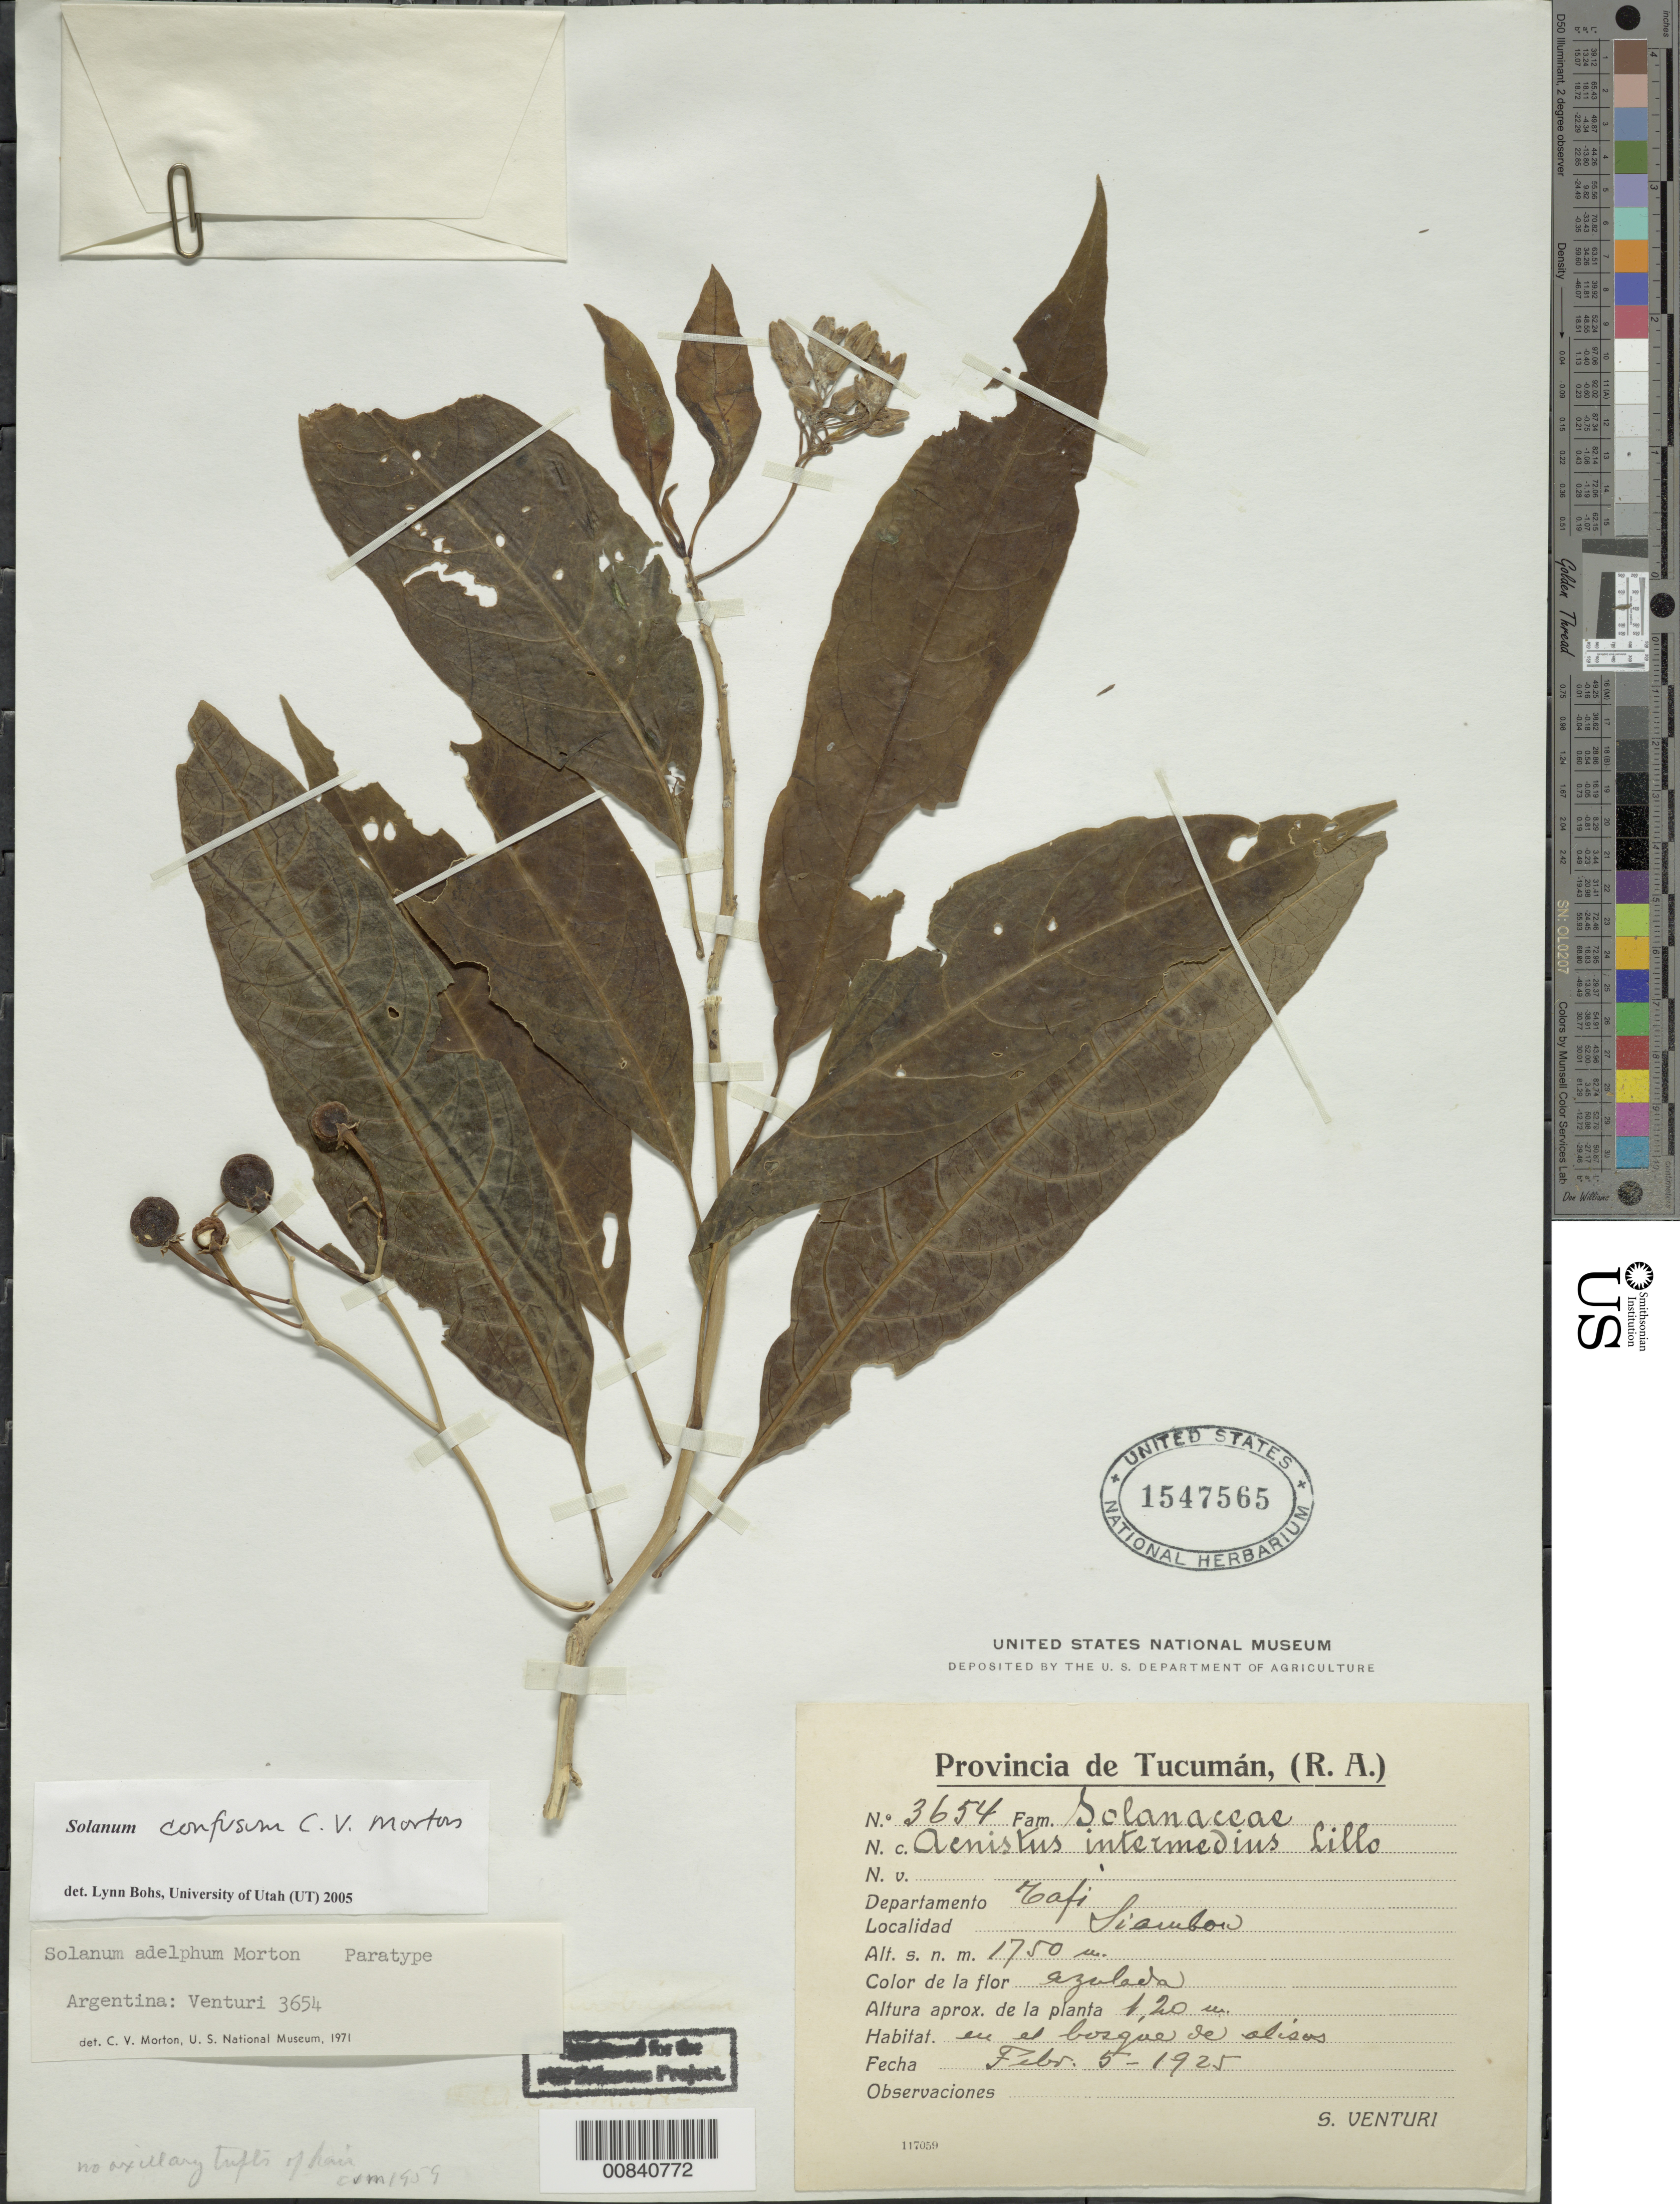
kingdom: Plantae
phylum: Tracheophyta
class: Magnoliopsida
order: Solanales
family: Solanaceae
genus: Solanum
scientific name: Solanum confusum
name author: C.V. Morton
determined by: Bohs, L. A.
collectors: S. Venturi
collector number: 3654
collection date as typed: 5 Feb 1925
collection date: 1925-02-05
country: Argentina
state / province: Tucumán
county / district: Tafí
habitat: En el Bosque de Alisas.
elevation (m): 1750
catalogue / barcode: US 1547565